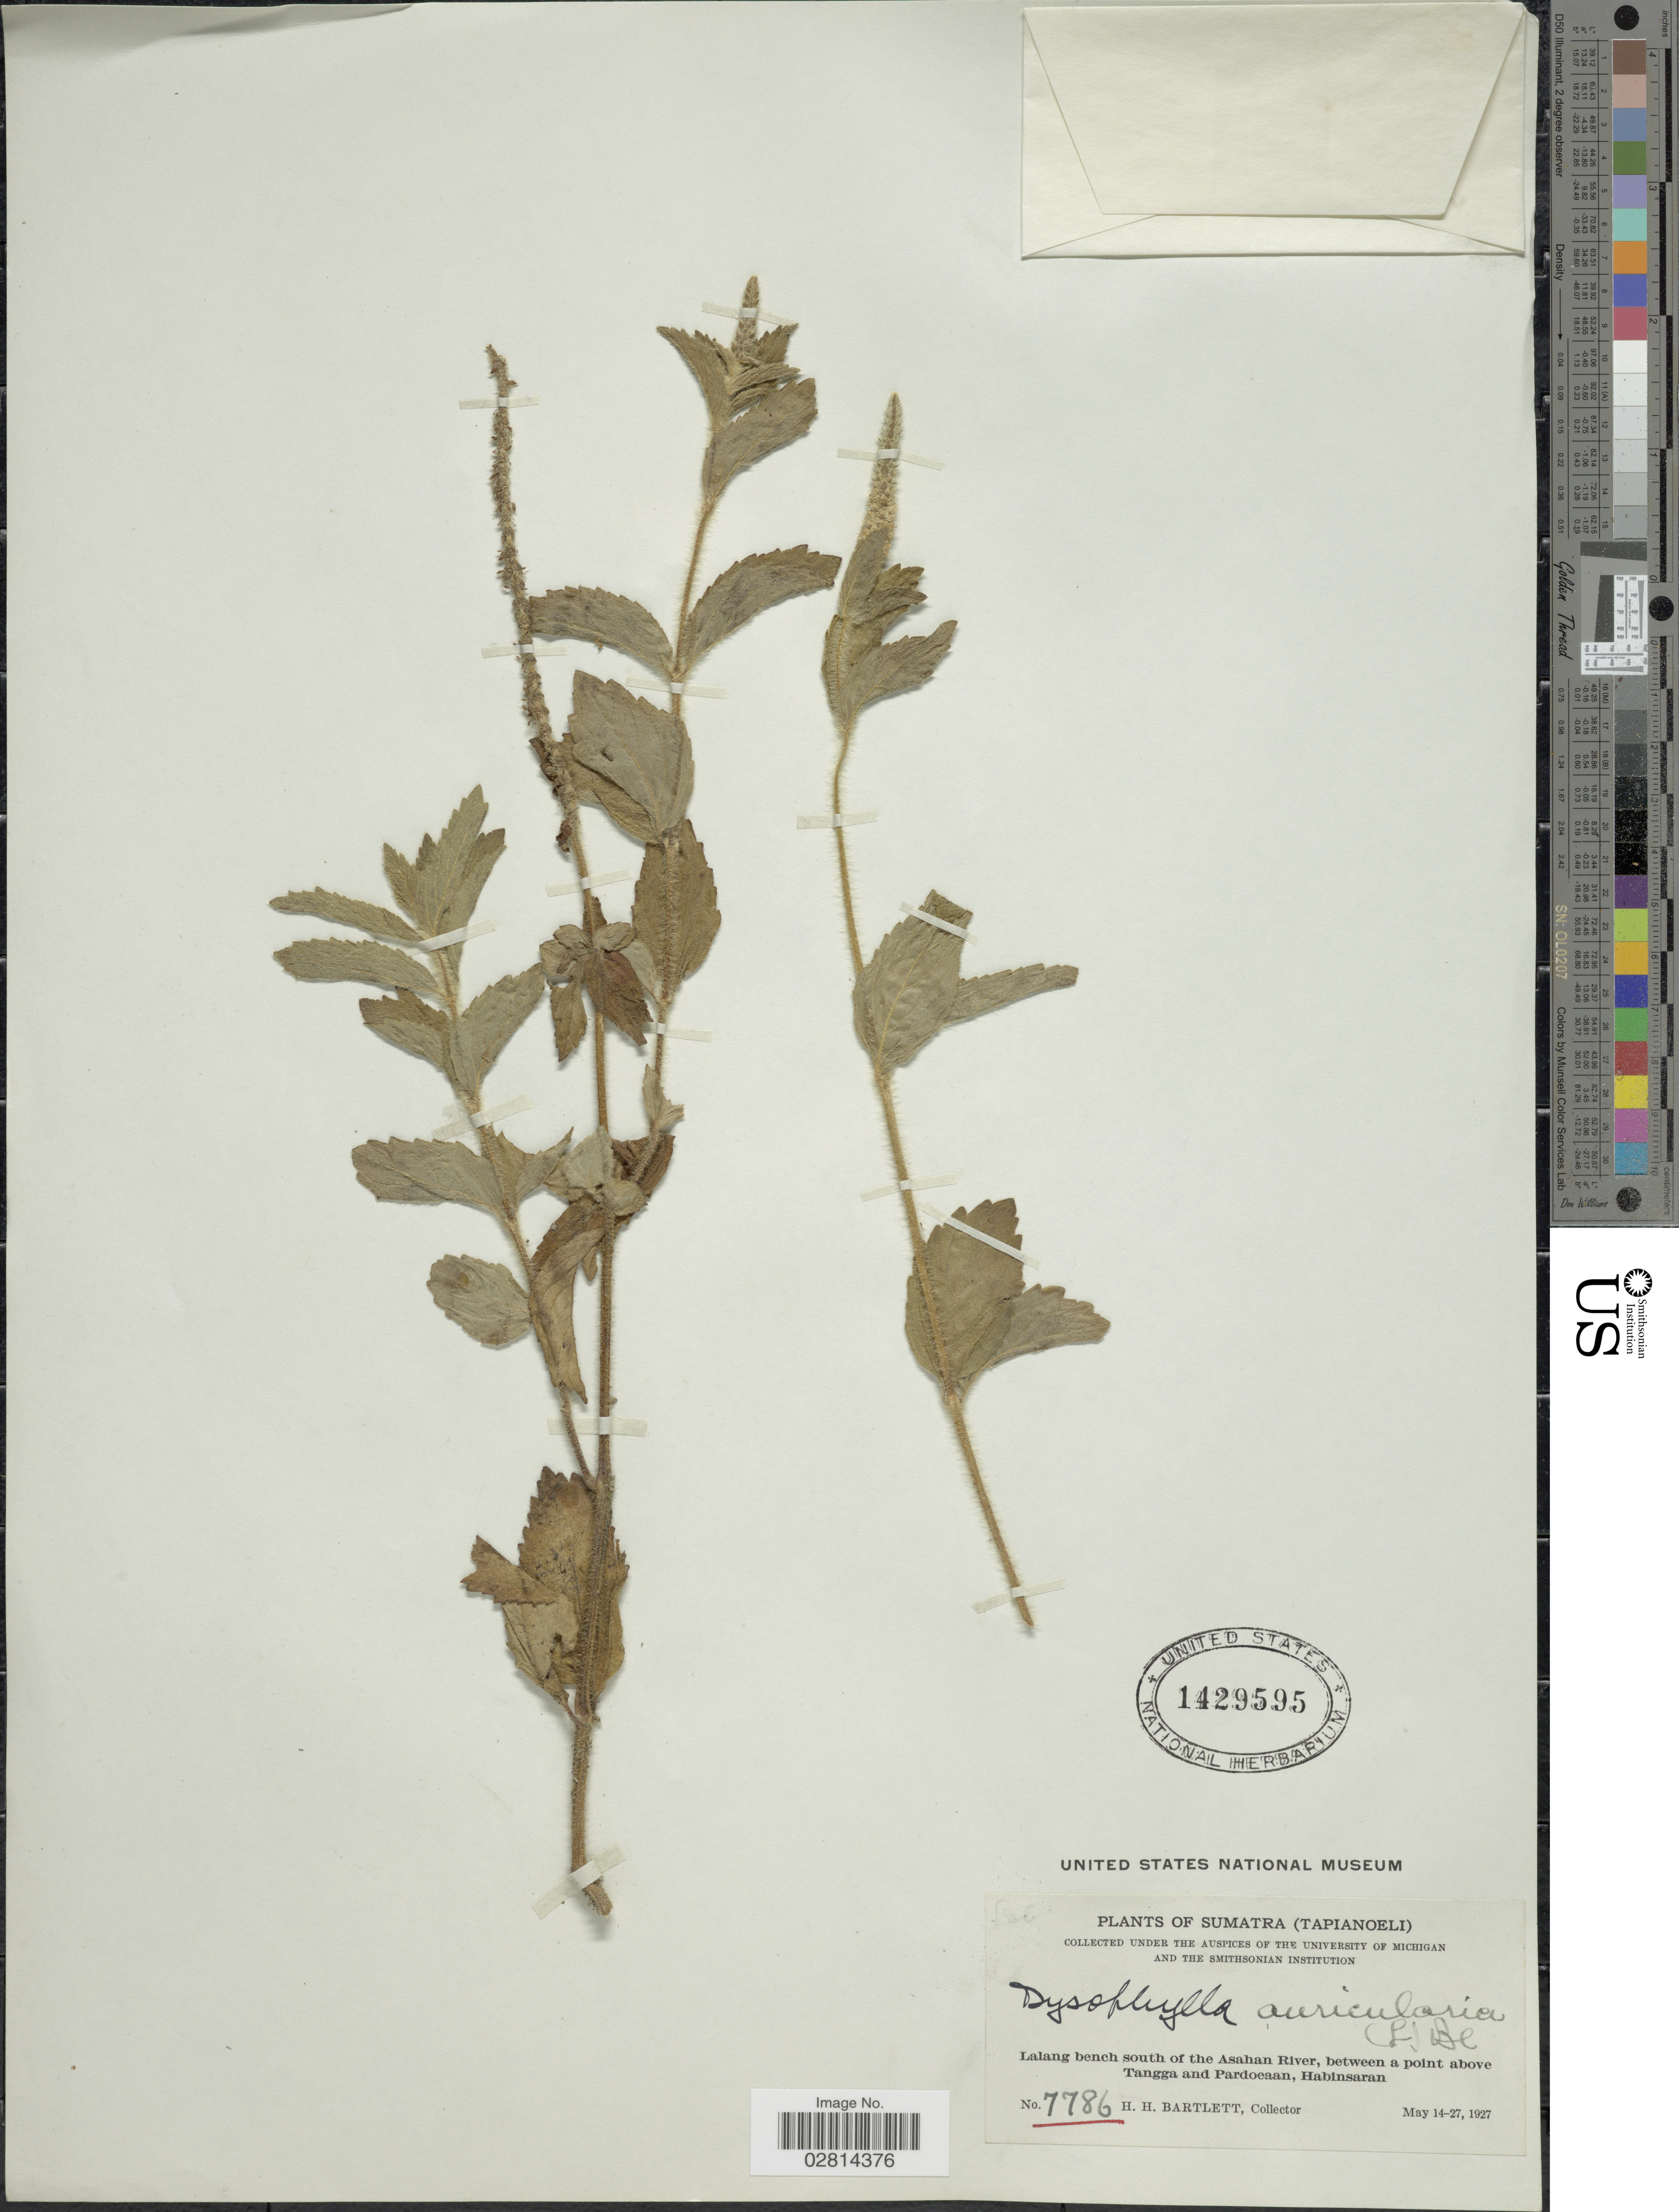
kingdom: Plantae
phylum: Tracheophyta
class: Magnoliopsida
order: Lamiales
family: Lamiaceae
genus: Pogostemon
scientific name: Pogostemon auricularius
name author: (L.) Hassk.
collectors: H. H. Bartlett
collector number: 7786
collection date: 1927-05-14/1927-05-27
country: Indonesia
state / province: Sumatra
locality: (Tapianoeli). Lalang bench south of the Asahan River, between a point above Tangga and Pardoeaan, Habinsaran.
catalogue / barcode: US 1429595